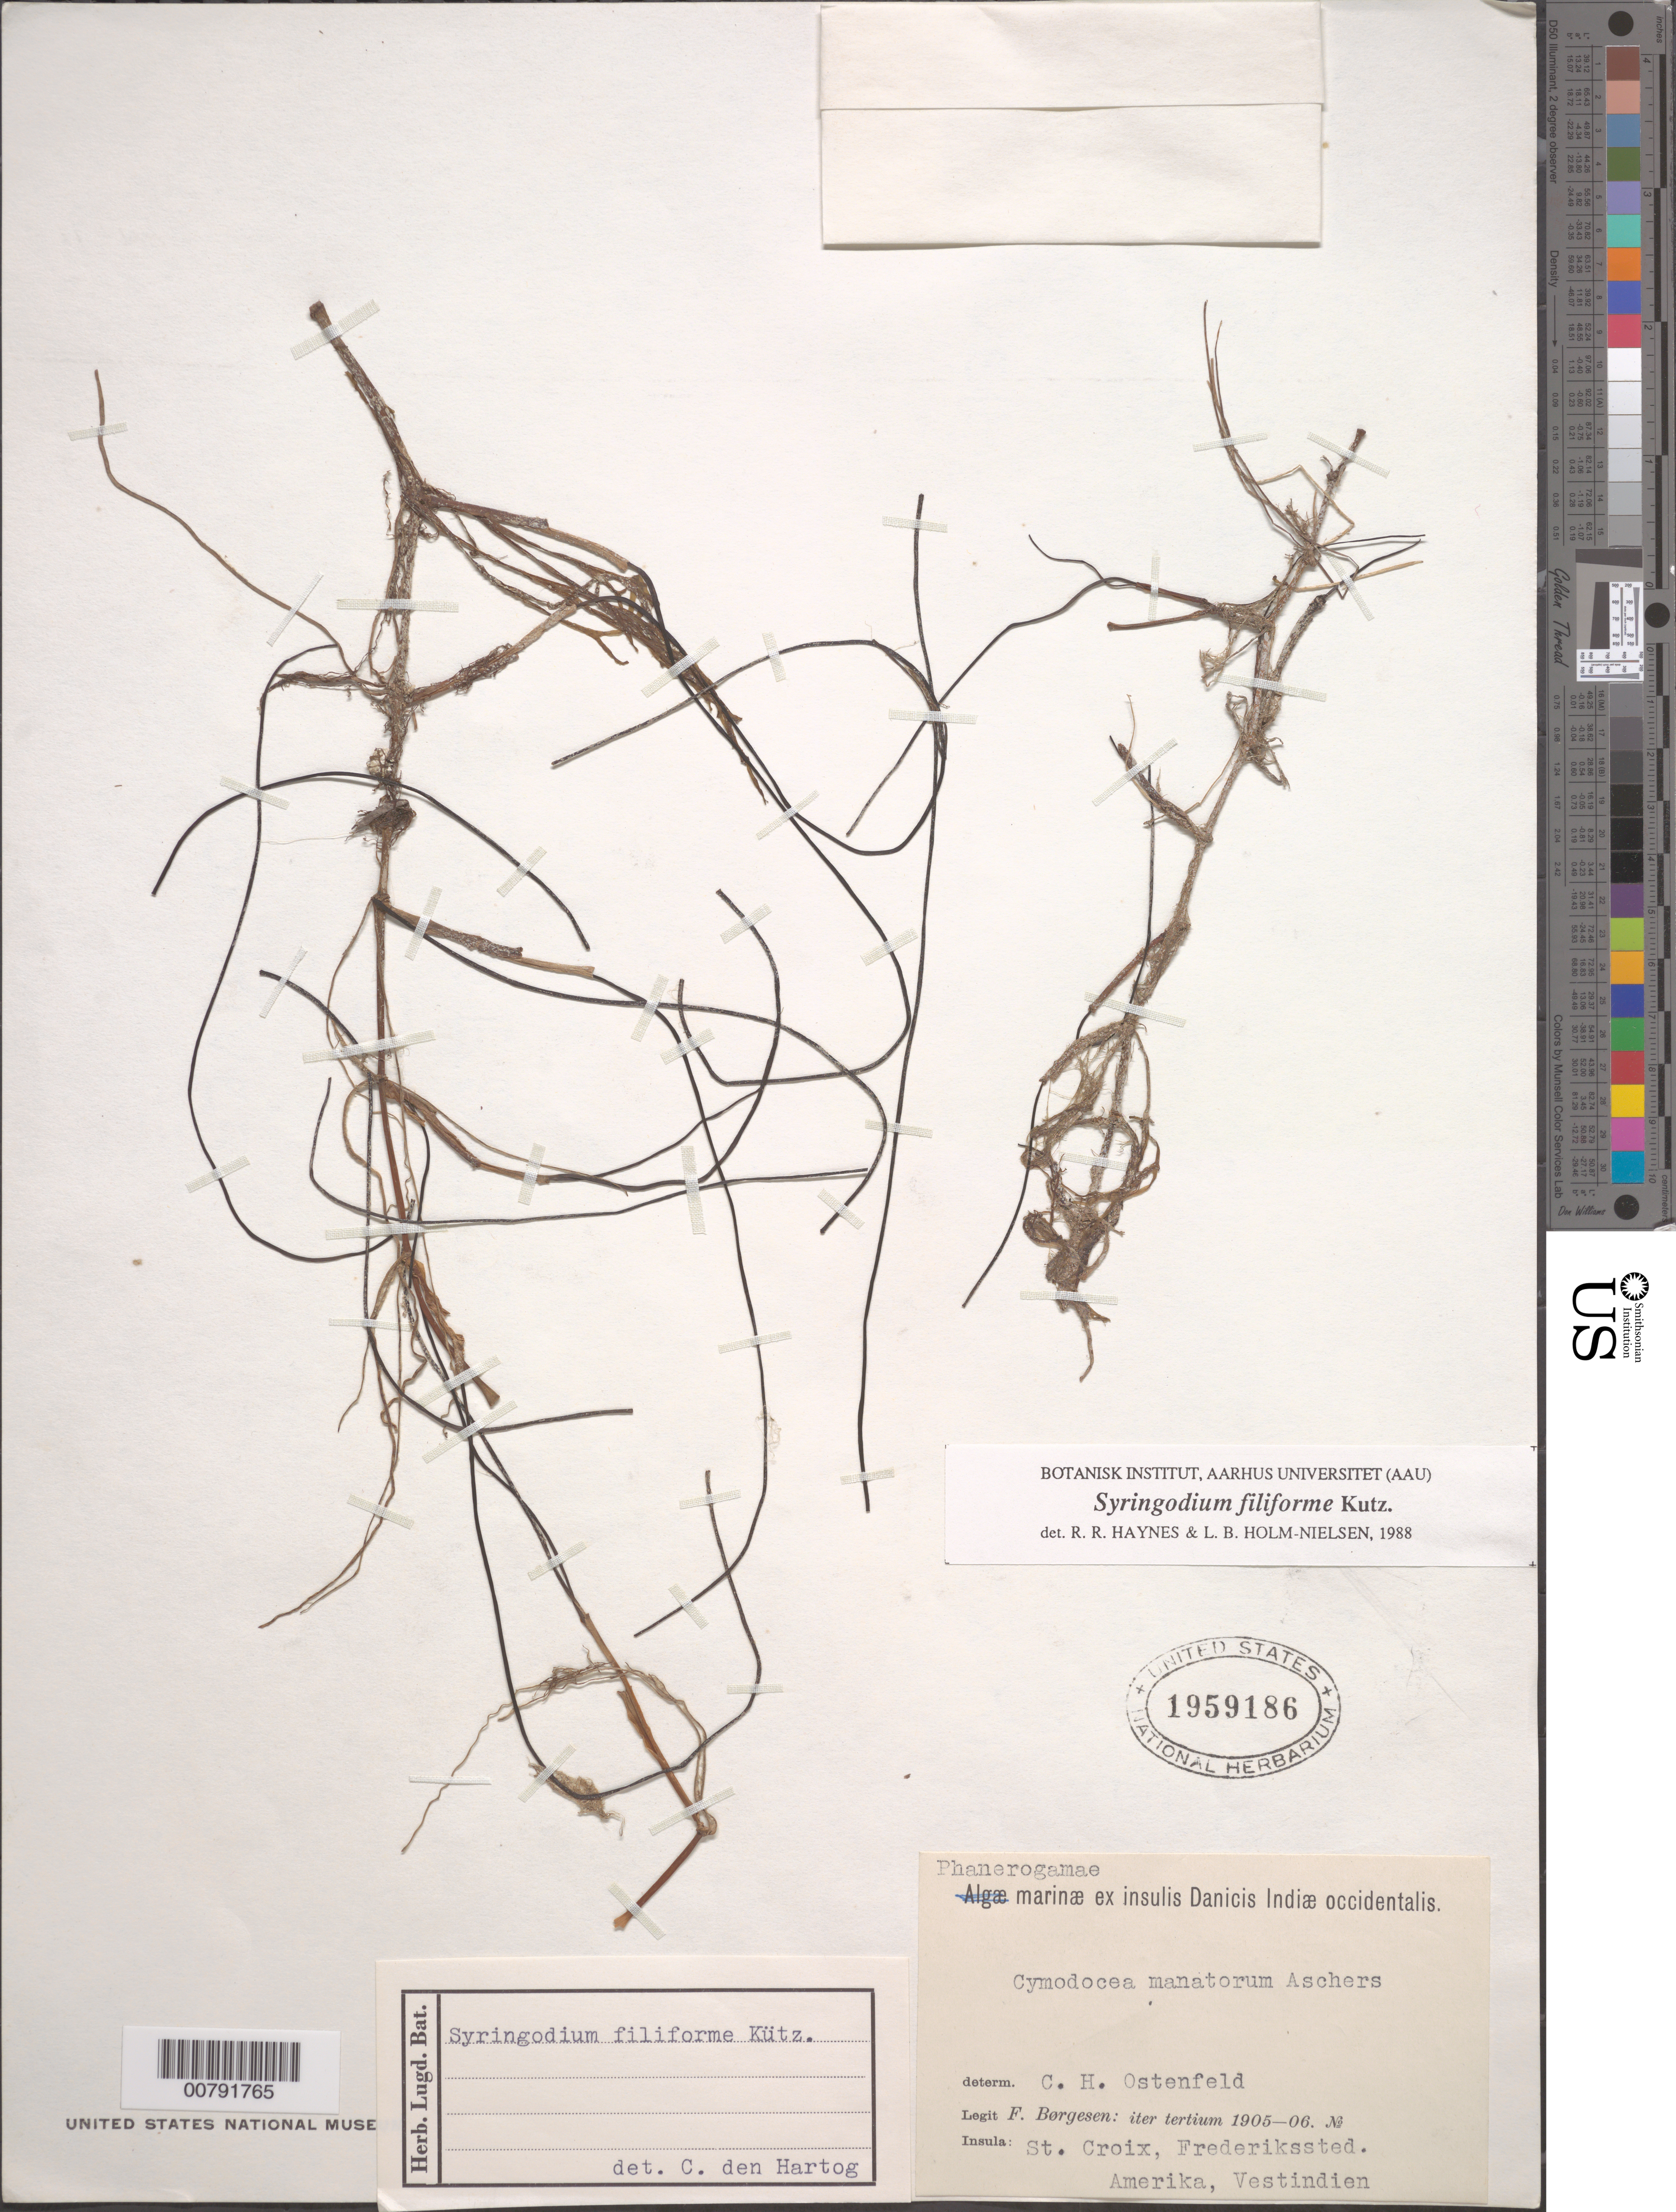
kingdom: Plantae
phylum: Tracheophyta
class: Liliopsida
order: Alismatales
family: Cymodoceaceae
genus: Syringodium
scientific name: Syringodium filiforme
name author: Kütz.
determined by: Haynes, R. R.; Holm-Nielsen, L. B.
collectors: F. C. Børgesen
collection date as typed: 1905 to -- --- 1906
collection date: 1905/1906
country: U.S. Virgin Islands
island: St. Croix I.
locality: Frederikssted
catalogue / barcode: US 1959186